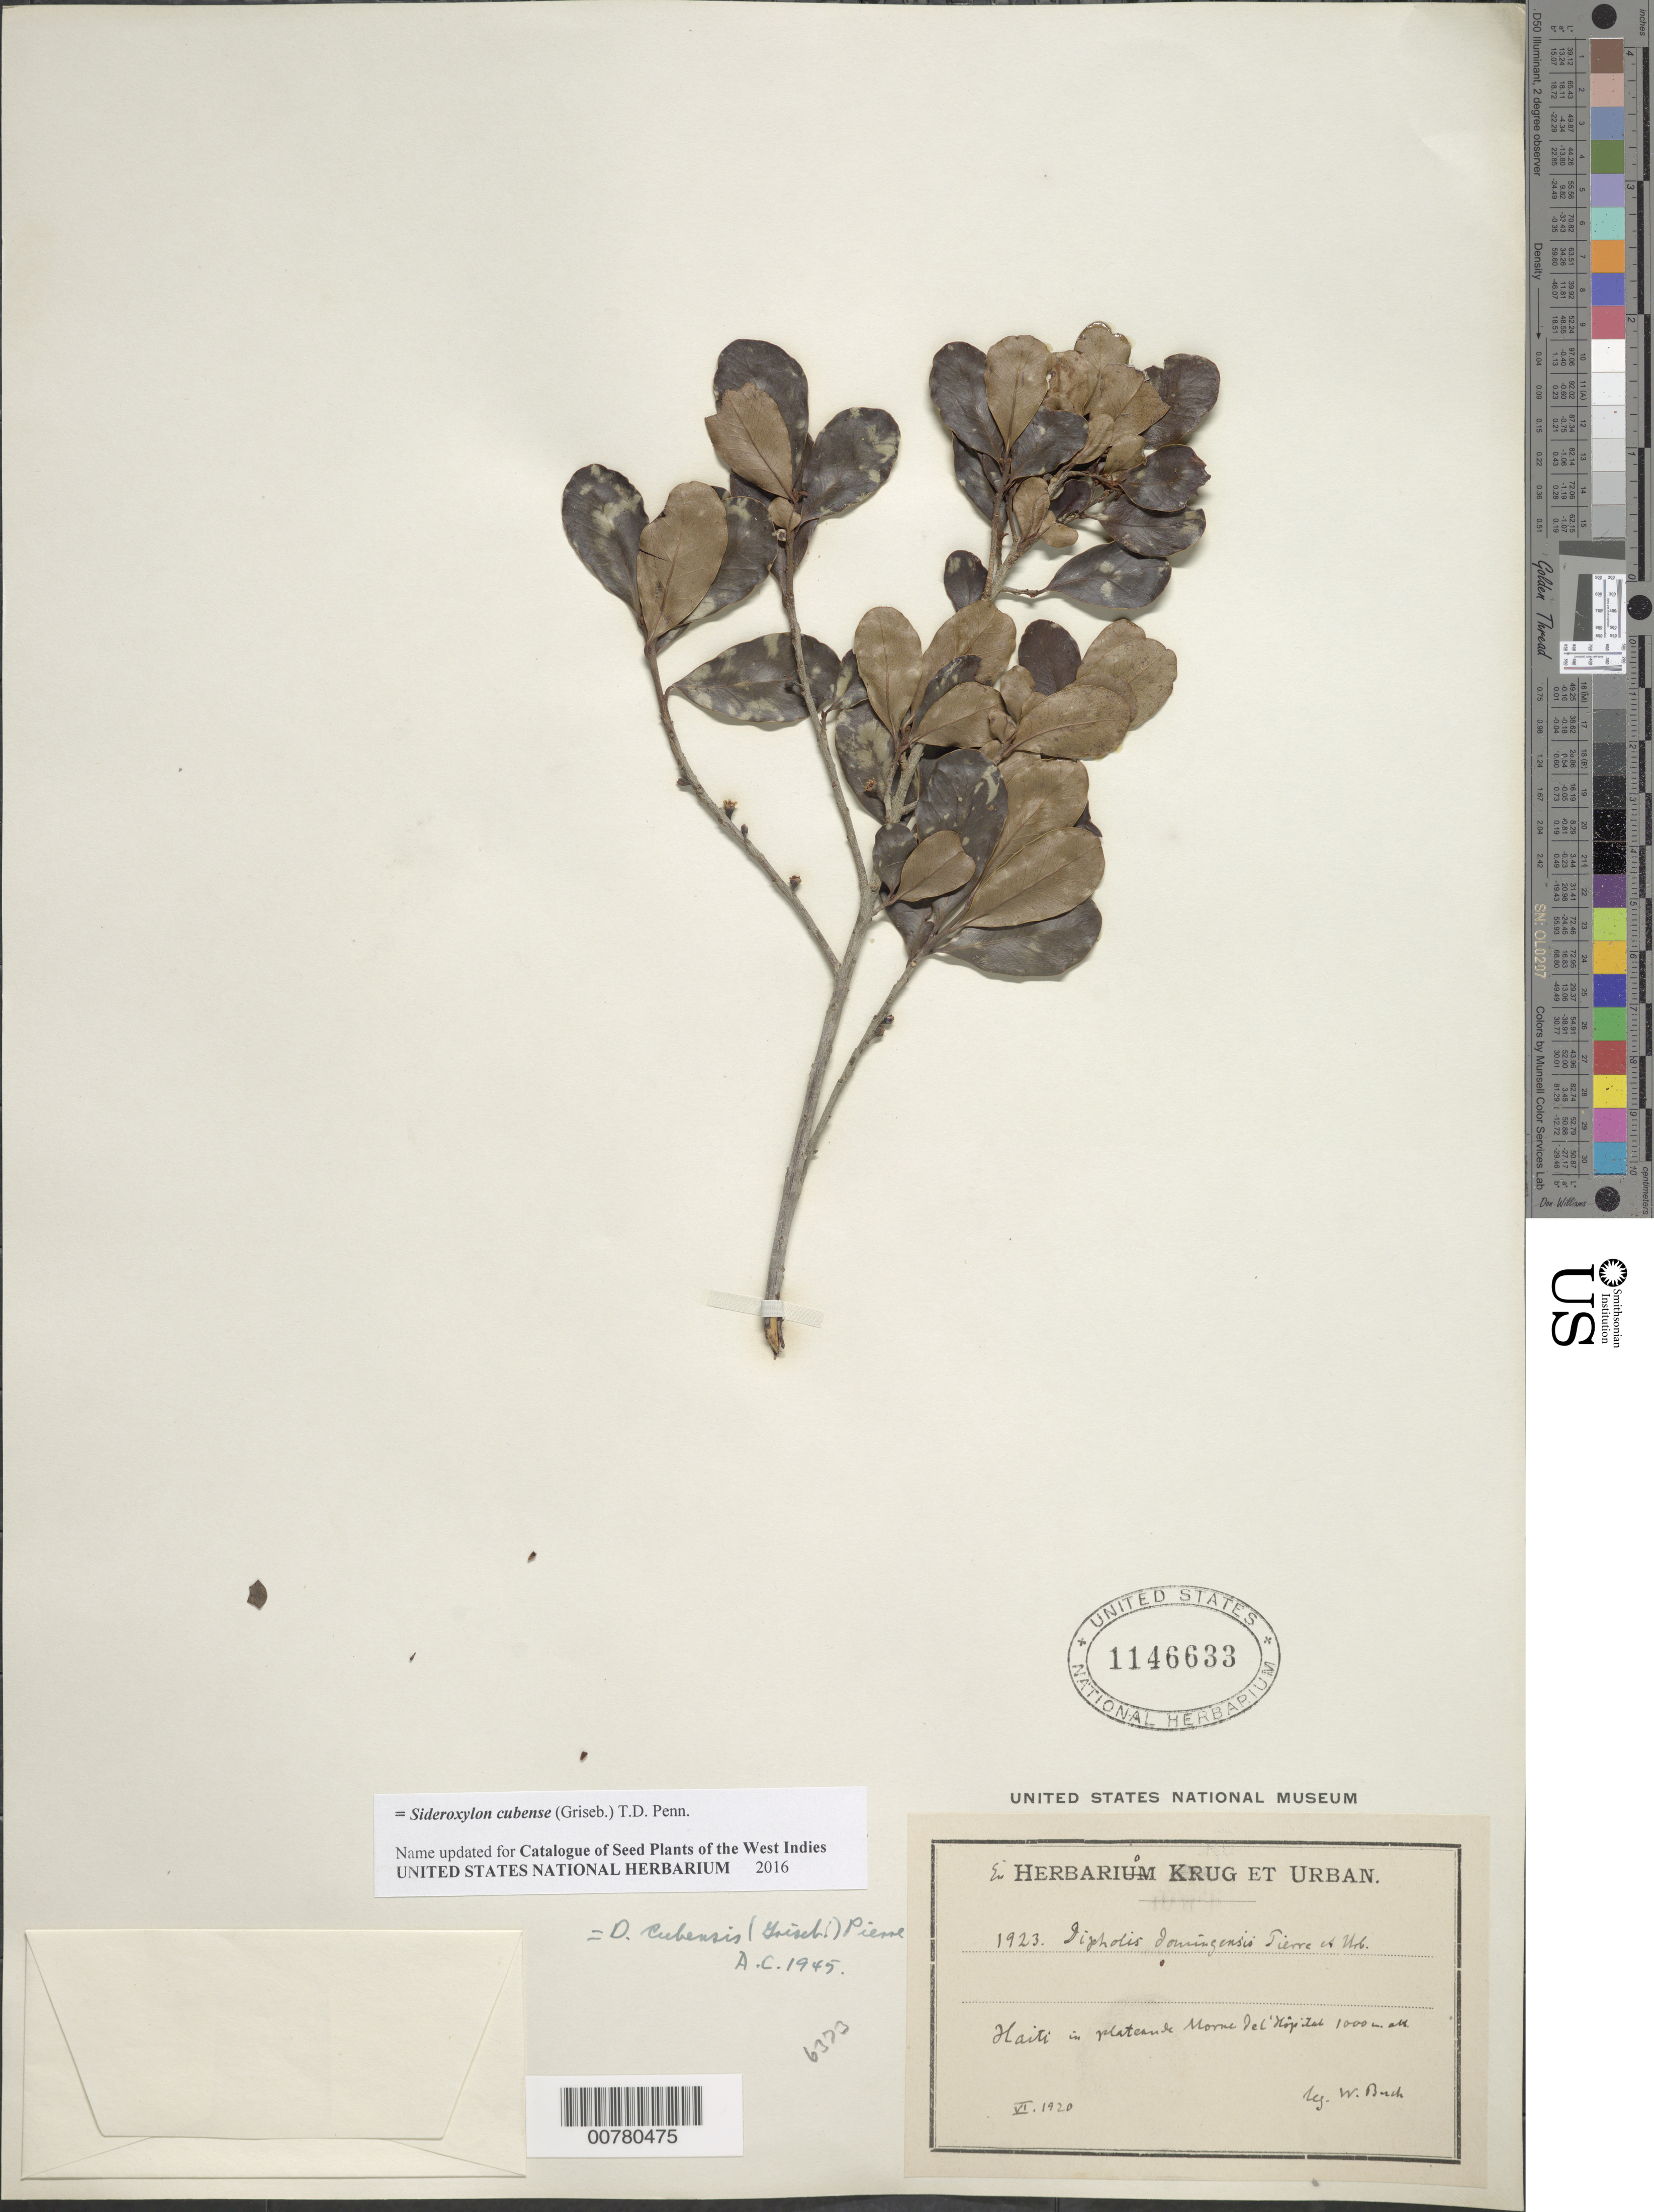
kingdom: Plantae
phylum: Tracheophyta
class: Magnoliopsida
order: Ericales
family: Sapotaceae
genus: Sideroxylon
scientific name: Sideroxylon cubense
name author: (Griseb.) T.D. Penn.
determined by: Cronquist, A. J.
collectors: W. Buch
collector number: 1923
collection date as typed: Jun 1920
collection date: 1920-06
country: Haiti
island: Hispaniola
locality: Morne de l'Hopital.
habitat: In plateante.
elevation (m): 1000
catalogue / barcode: US 1146633